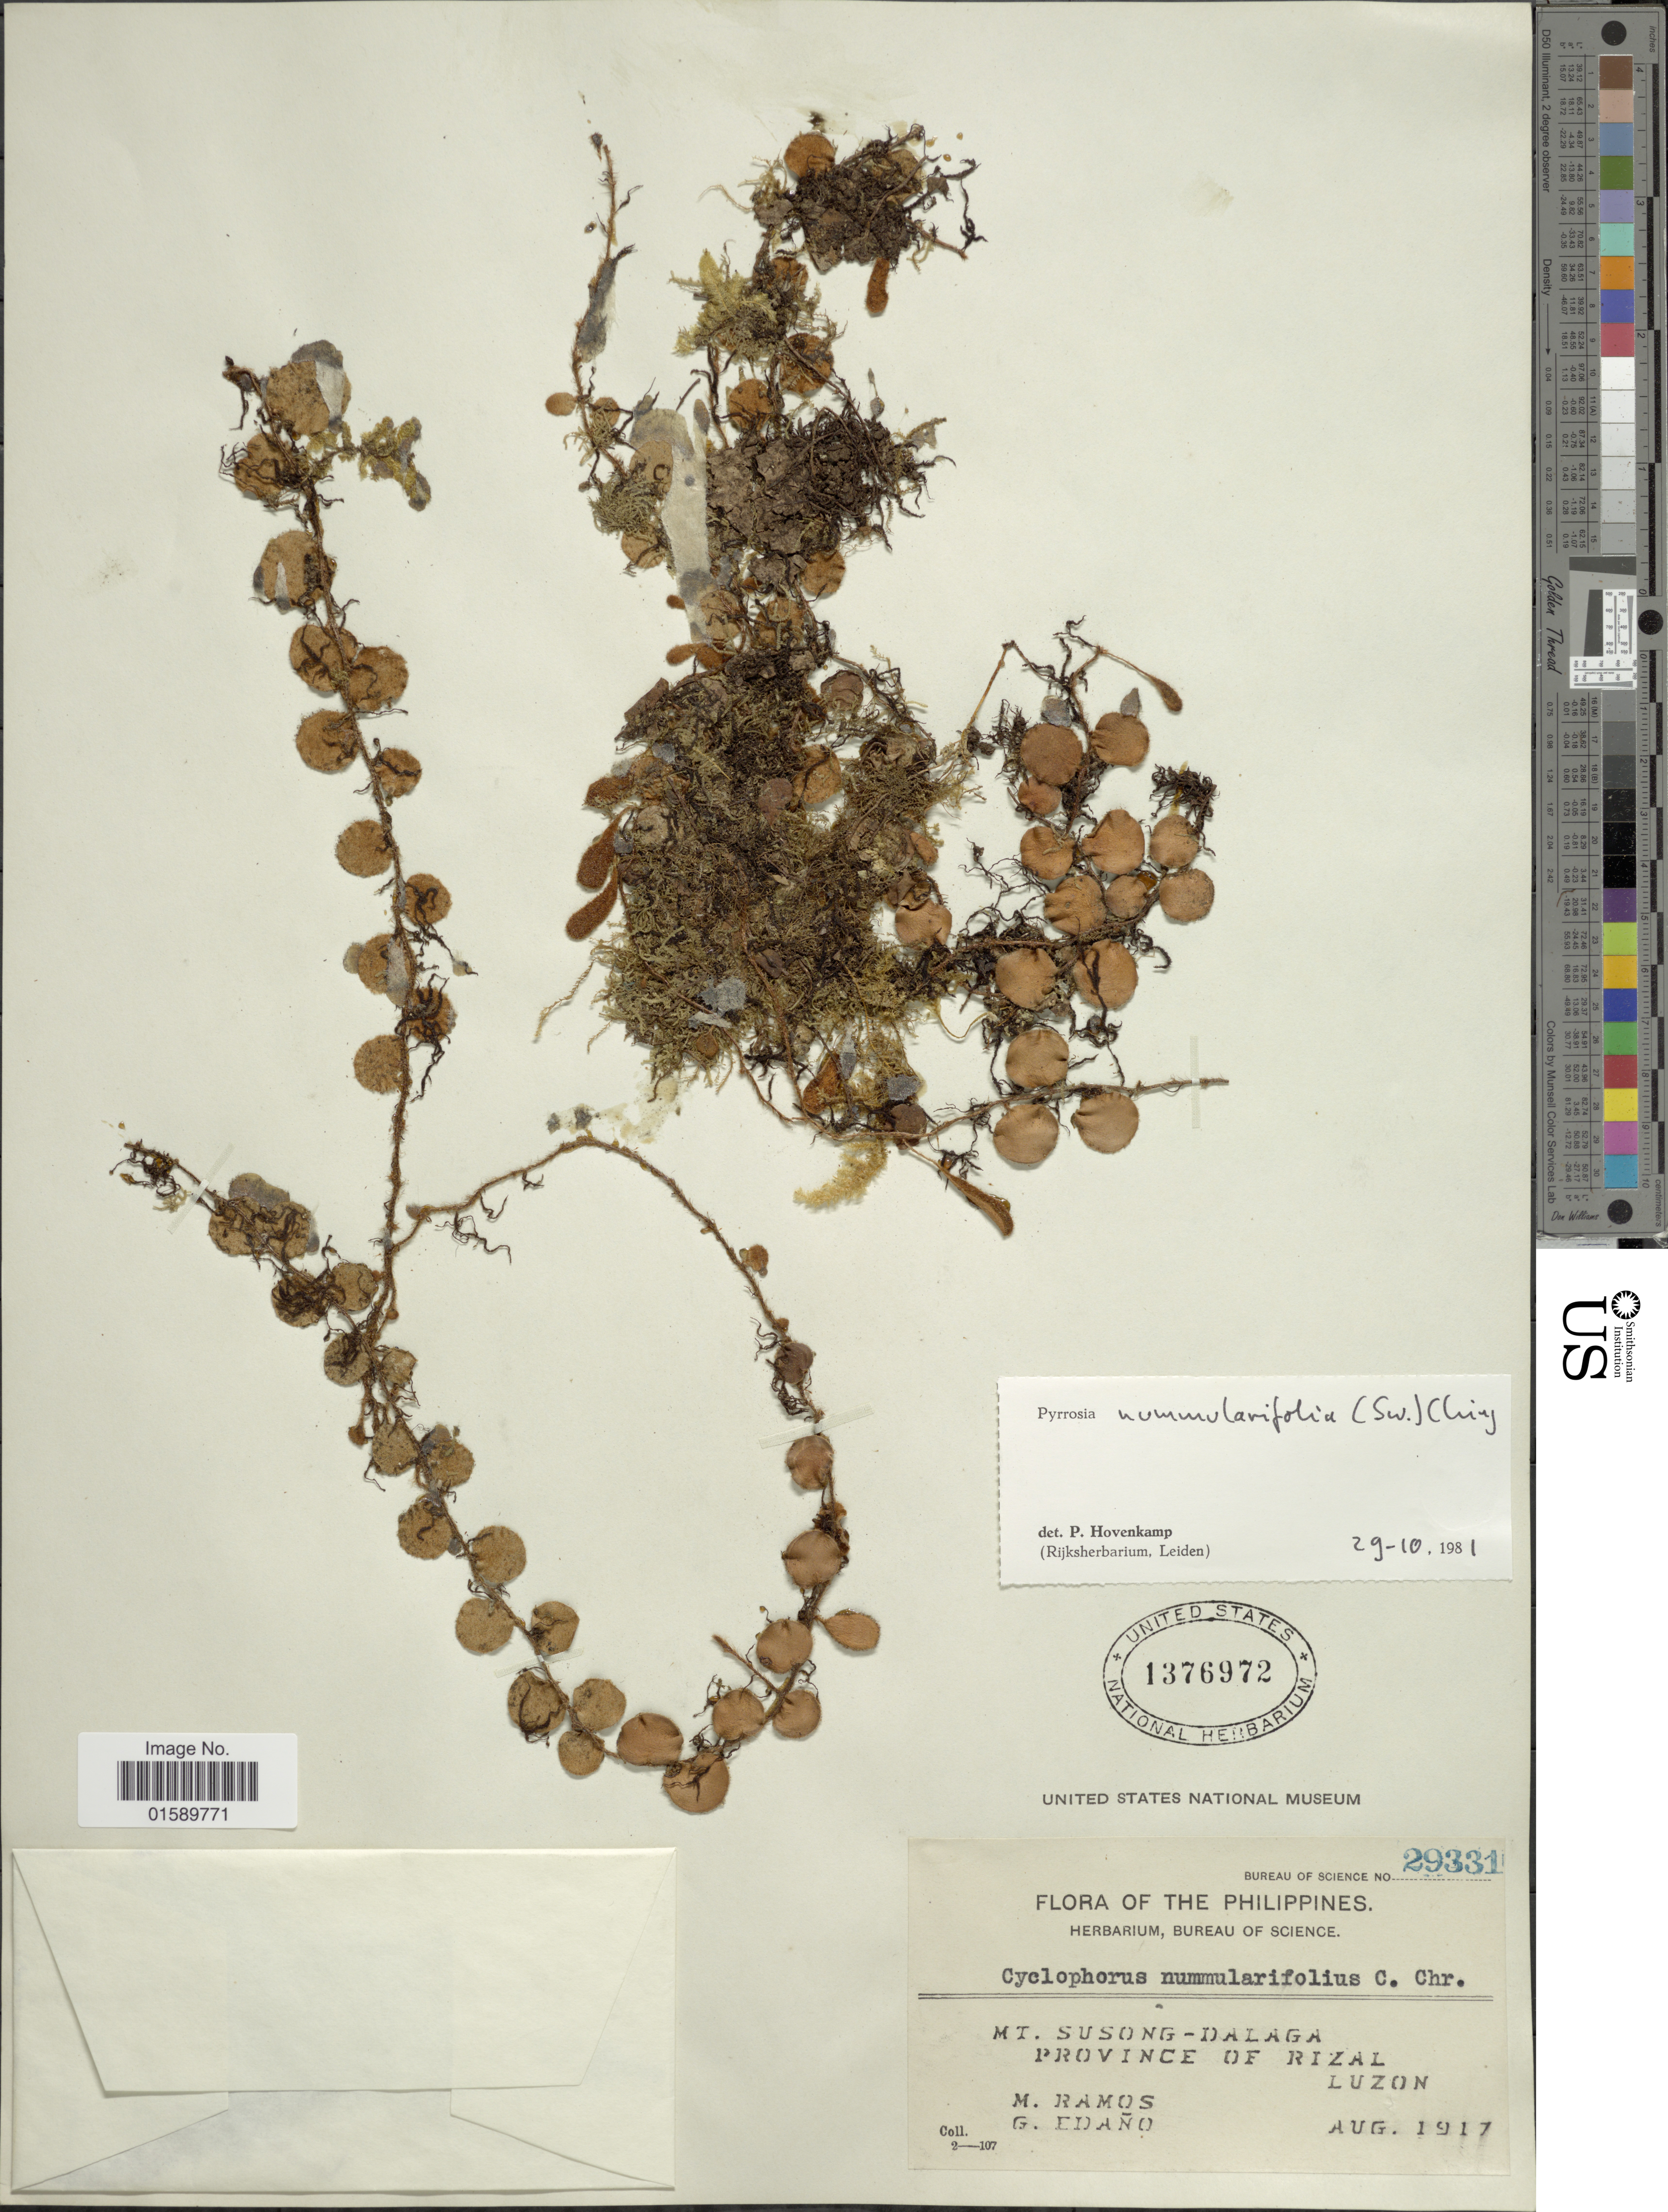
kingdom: Plantae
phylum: Tracheophyta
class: Polypodiopsida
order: Polypodiales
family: Polypodiaceae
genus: Pyrrosia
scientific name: Pyrrosia nummularifolia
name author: (Sw.) Ching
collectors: M. Ramos & G. Edaño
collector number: Bureau of science 29331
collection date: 1917-08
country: Philippines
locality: Mt. Susong-Dalaga, Province of Rizal, Luzon.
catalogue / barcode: US 1376972